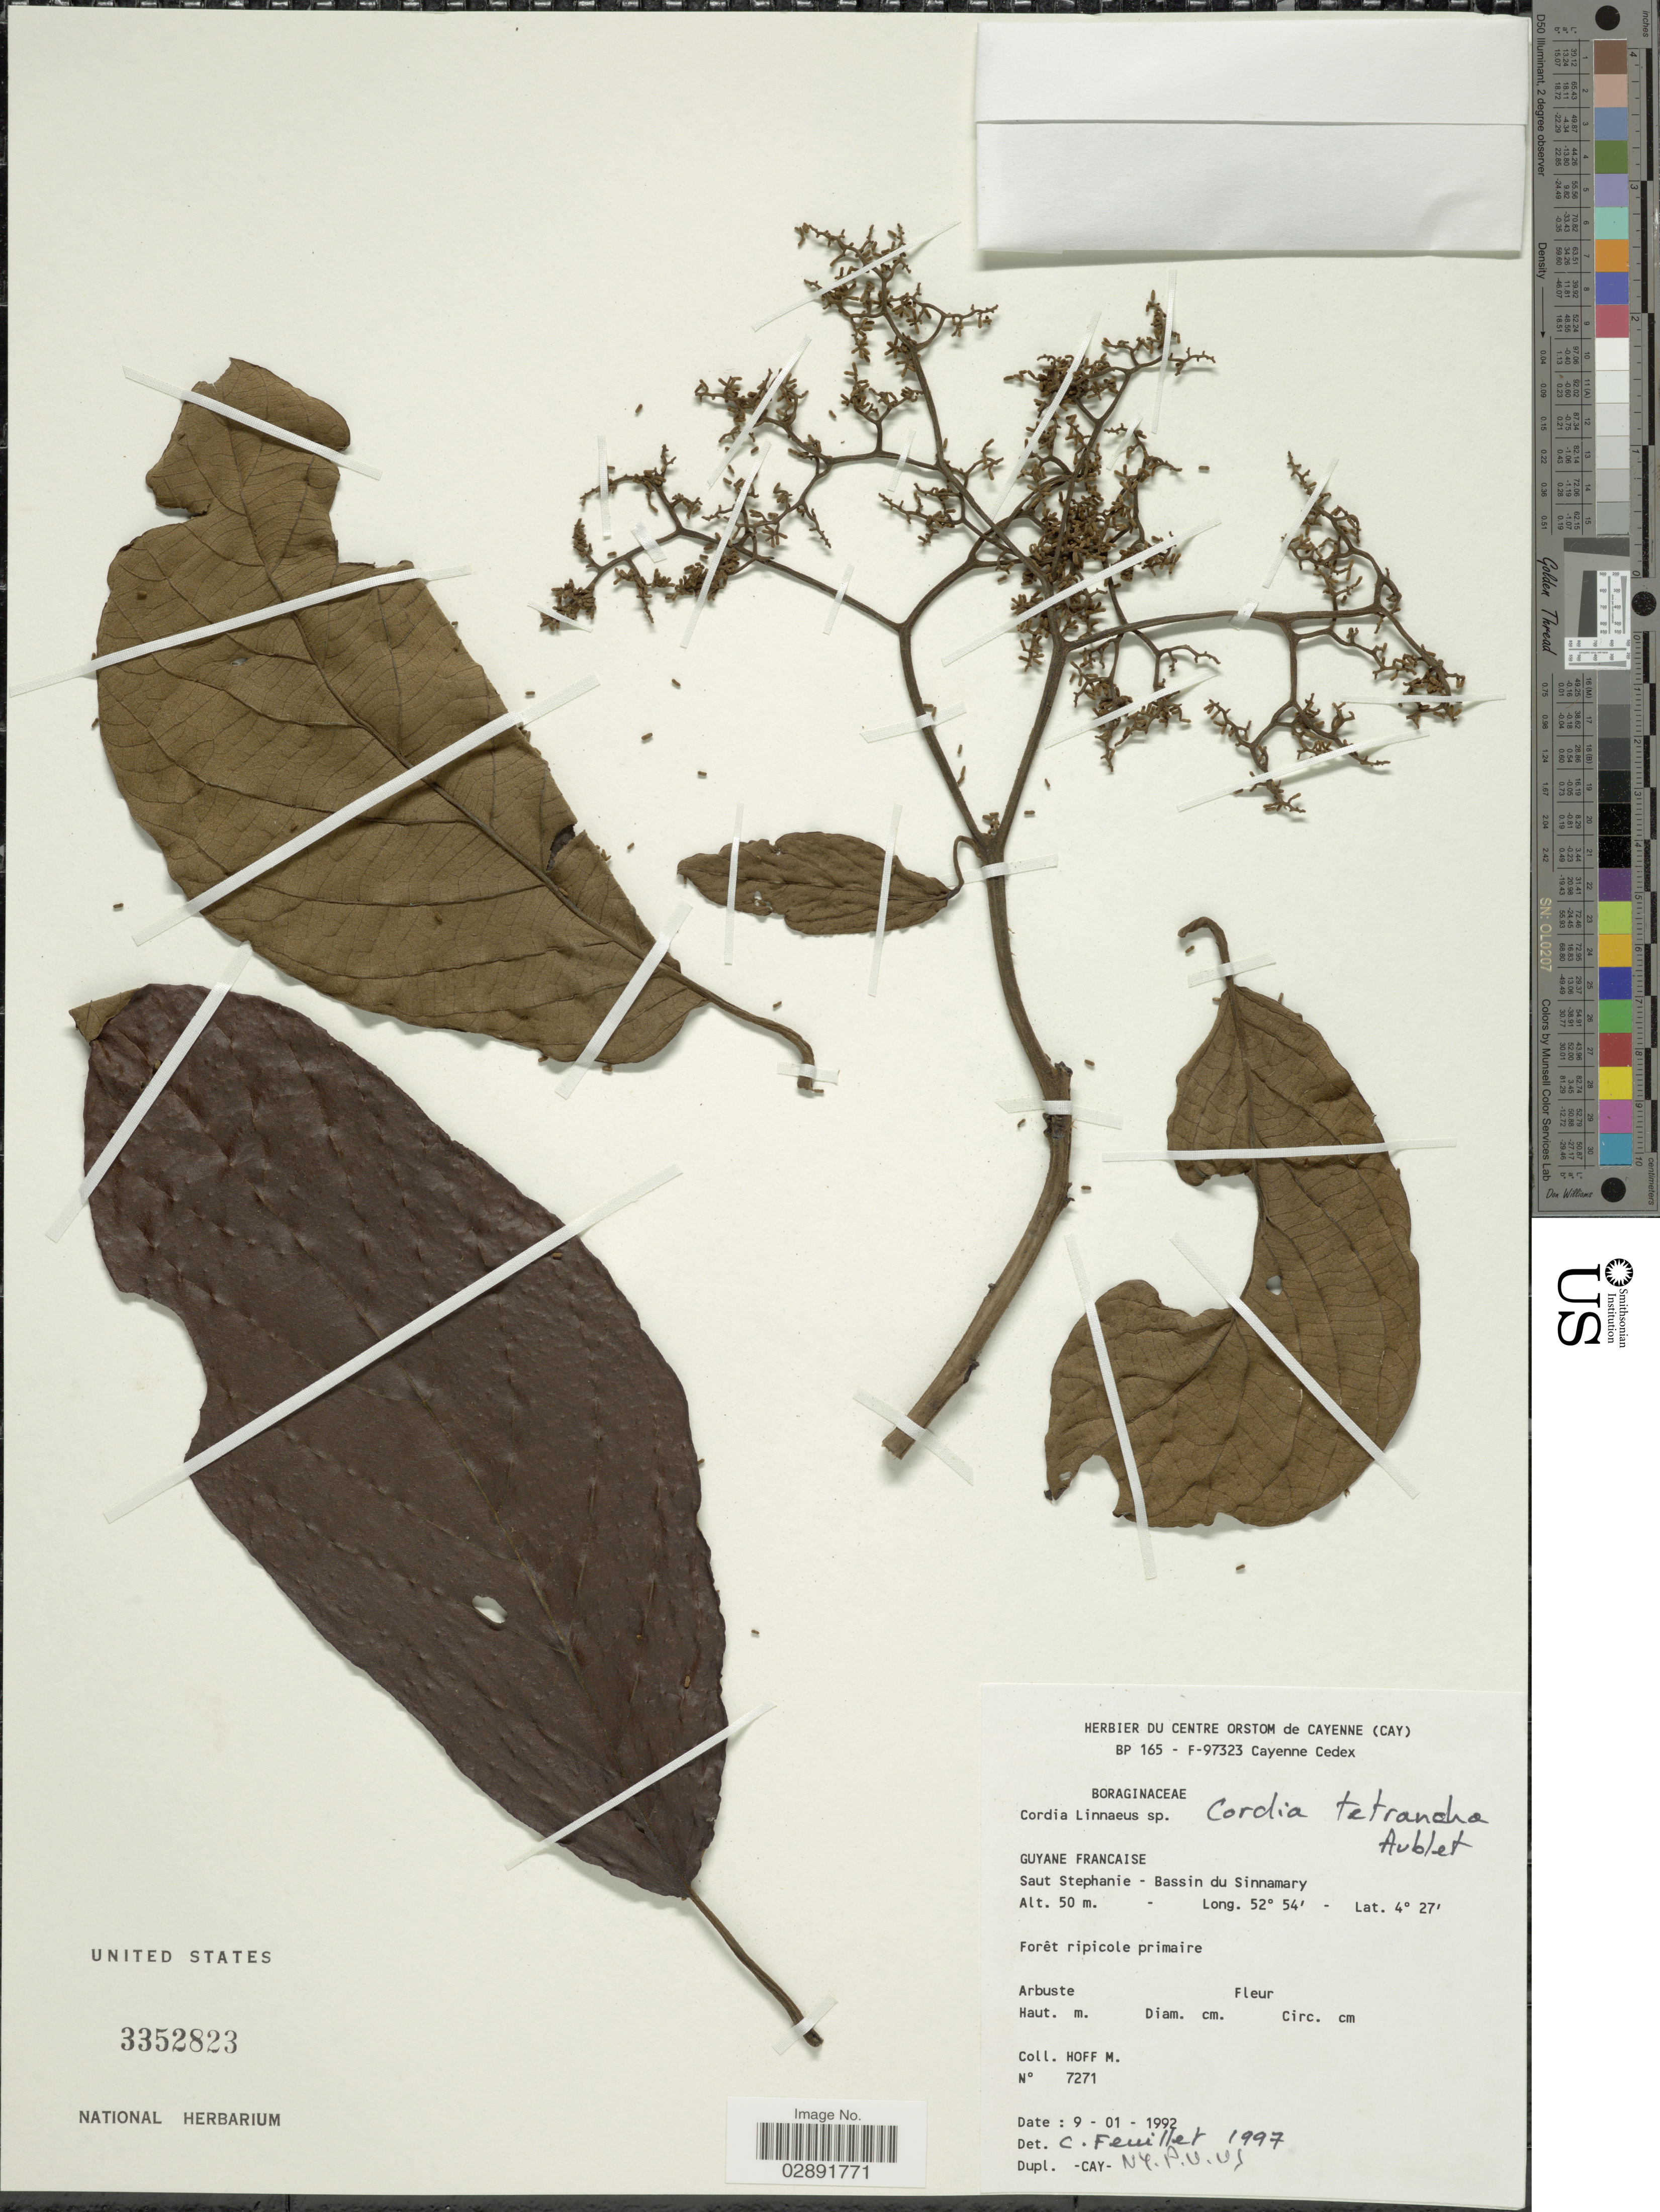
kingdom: Plantae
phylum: Tracheophyta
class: Magnoliopsida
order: Boraginales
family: Cordiaceae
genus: Cordia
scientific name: Cordia tetrandra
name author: Aubl.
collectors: M. Hoff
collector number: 7271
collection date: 1992-01-09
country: French Guiana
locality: Guyane Francaise, Saut Stephanie - Bassin du Sinnamary.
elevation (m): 50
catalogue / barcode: US 3352823